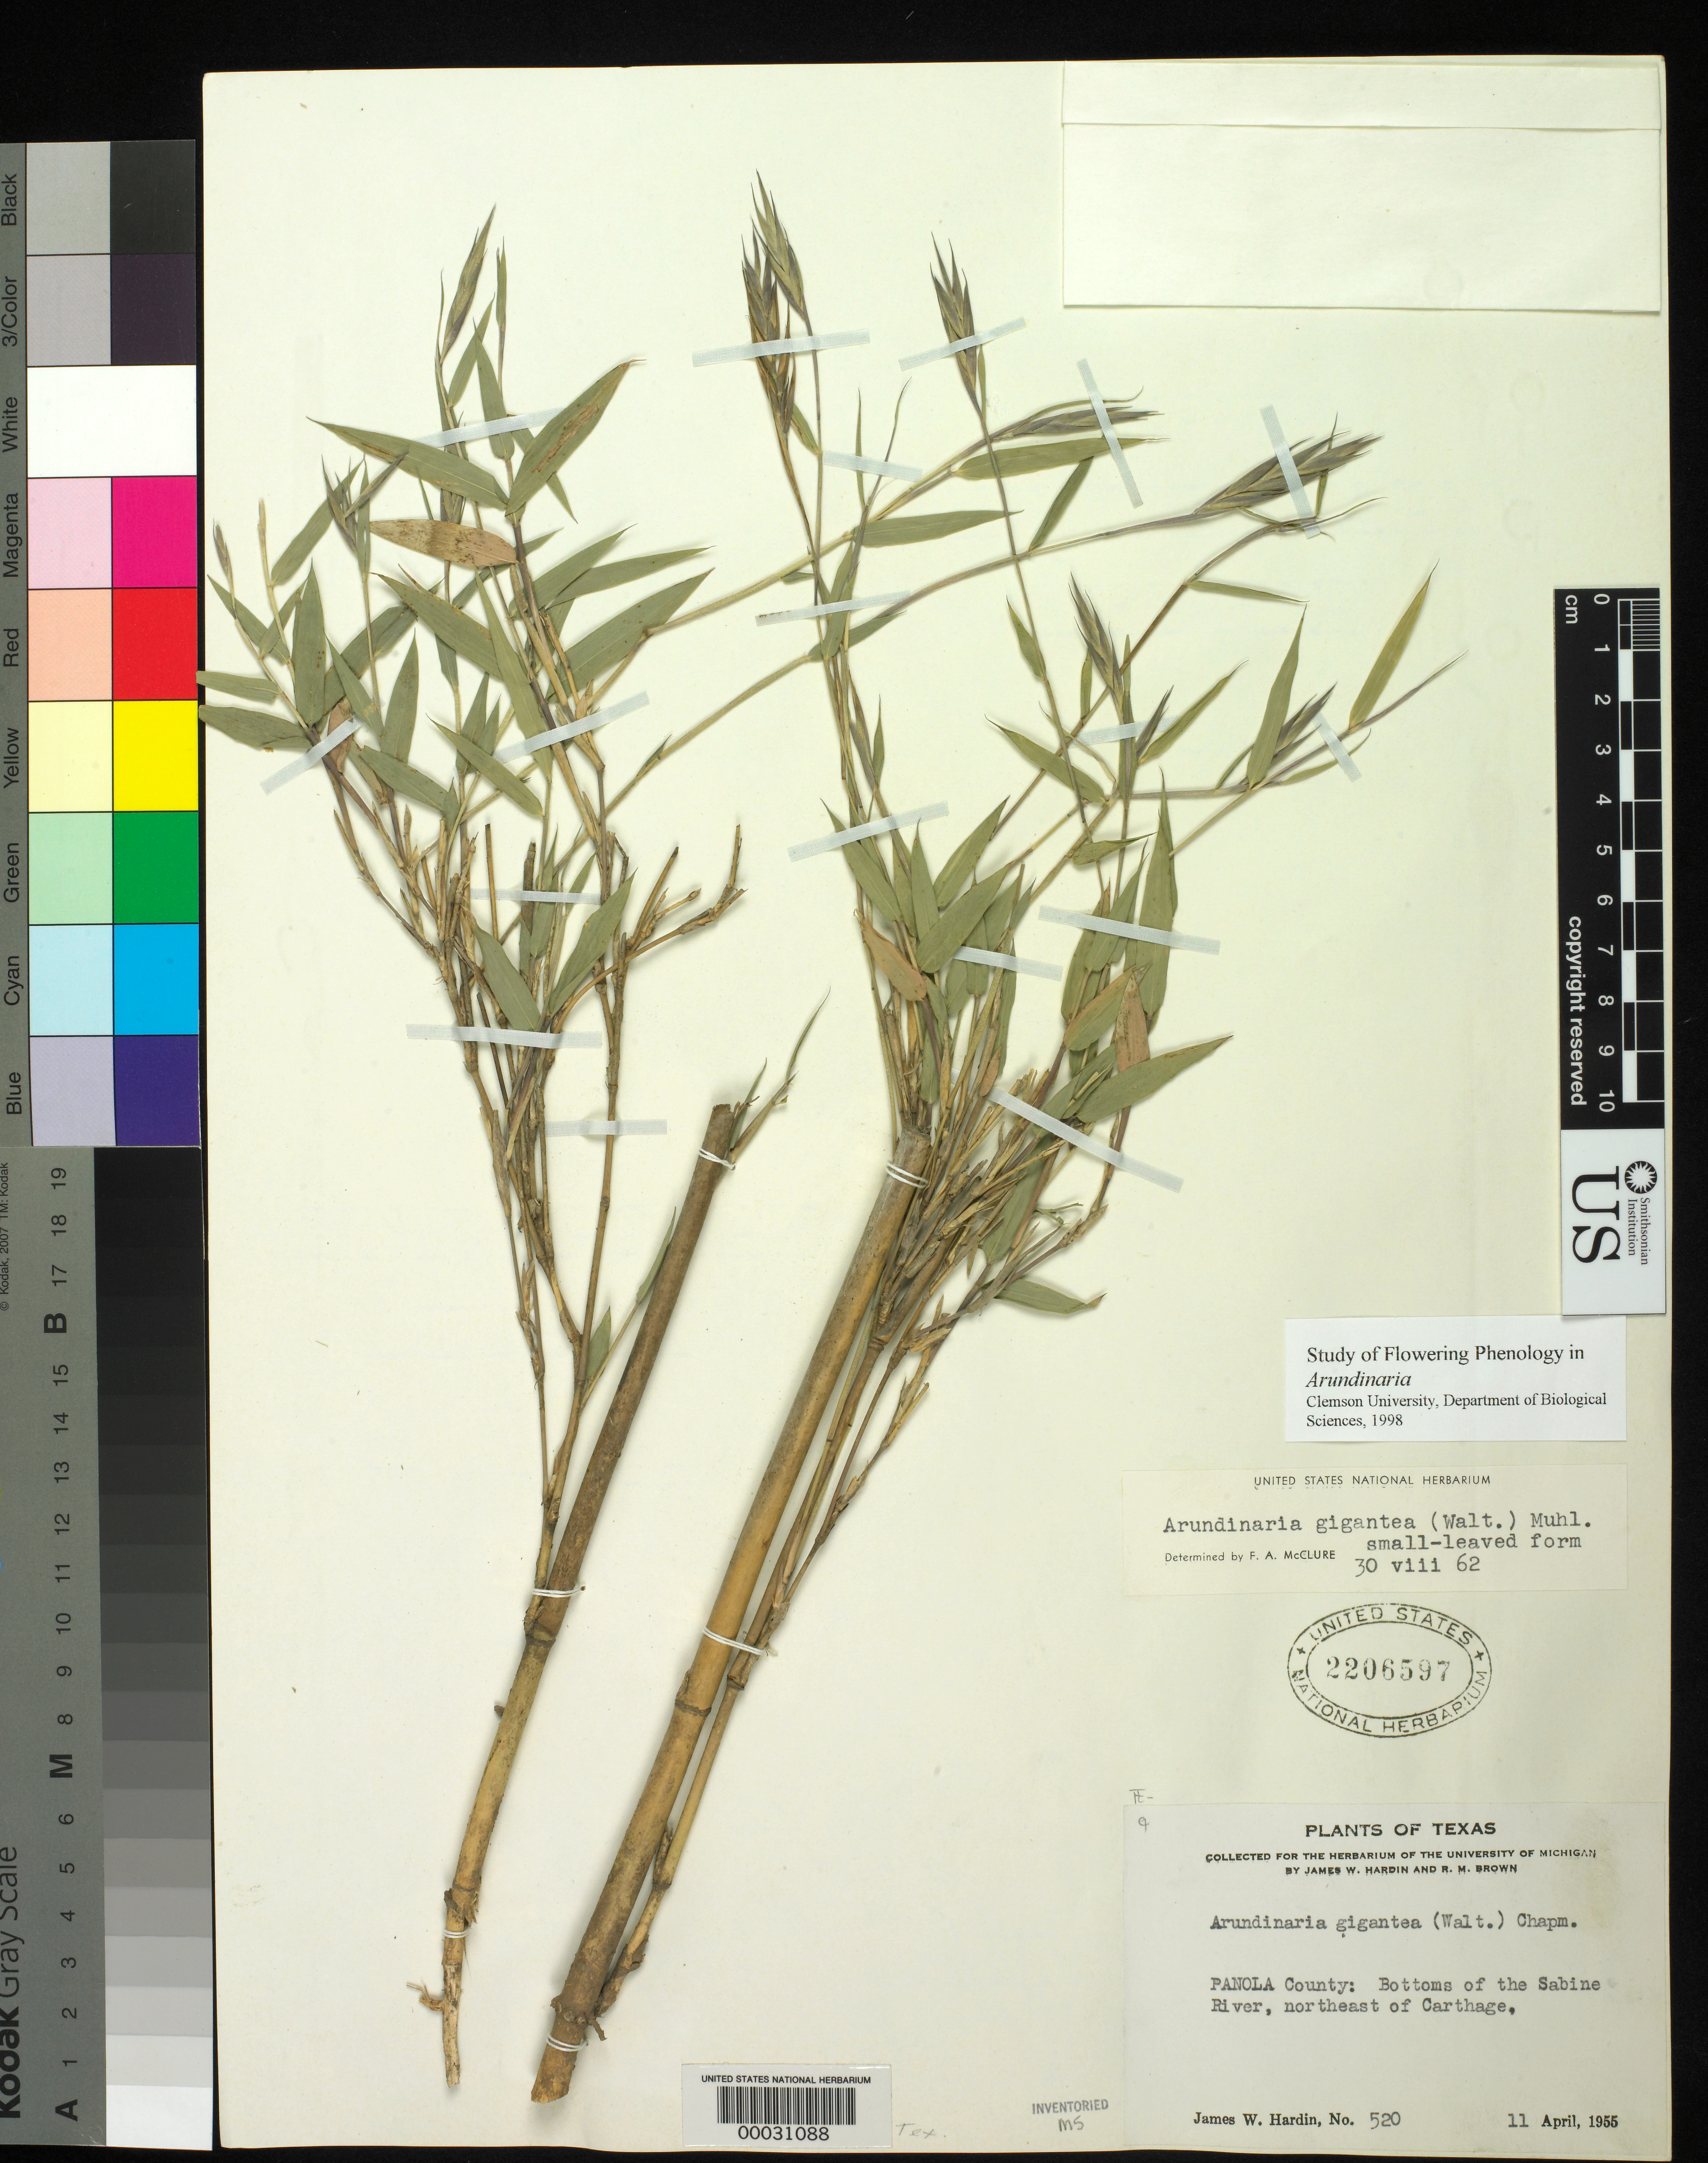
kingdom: Plantae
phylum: Tracheophyta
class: Liliopsida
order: Poales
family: Poaceae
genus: Arundinaria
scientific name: Arundinaria gigantea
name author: (Walter) Muhl.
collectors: J. Hardin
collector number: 520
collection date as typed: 11 Apr 1955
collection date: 1955-04-11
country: United States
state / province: Texas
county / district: Panola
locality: Sabine river, carthage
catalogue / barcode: US 2206597